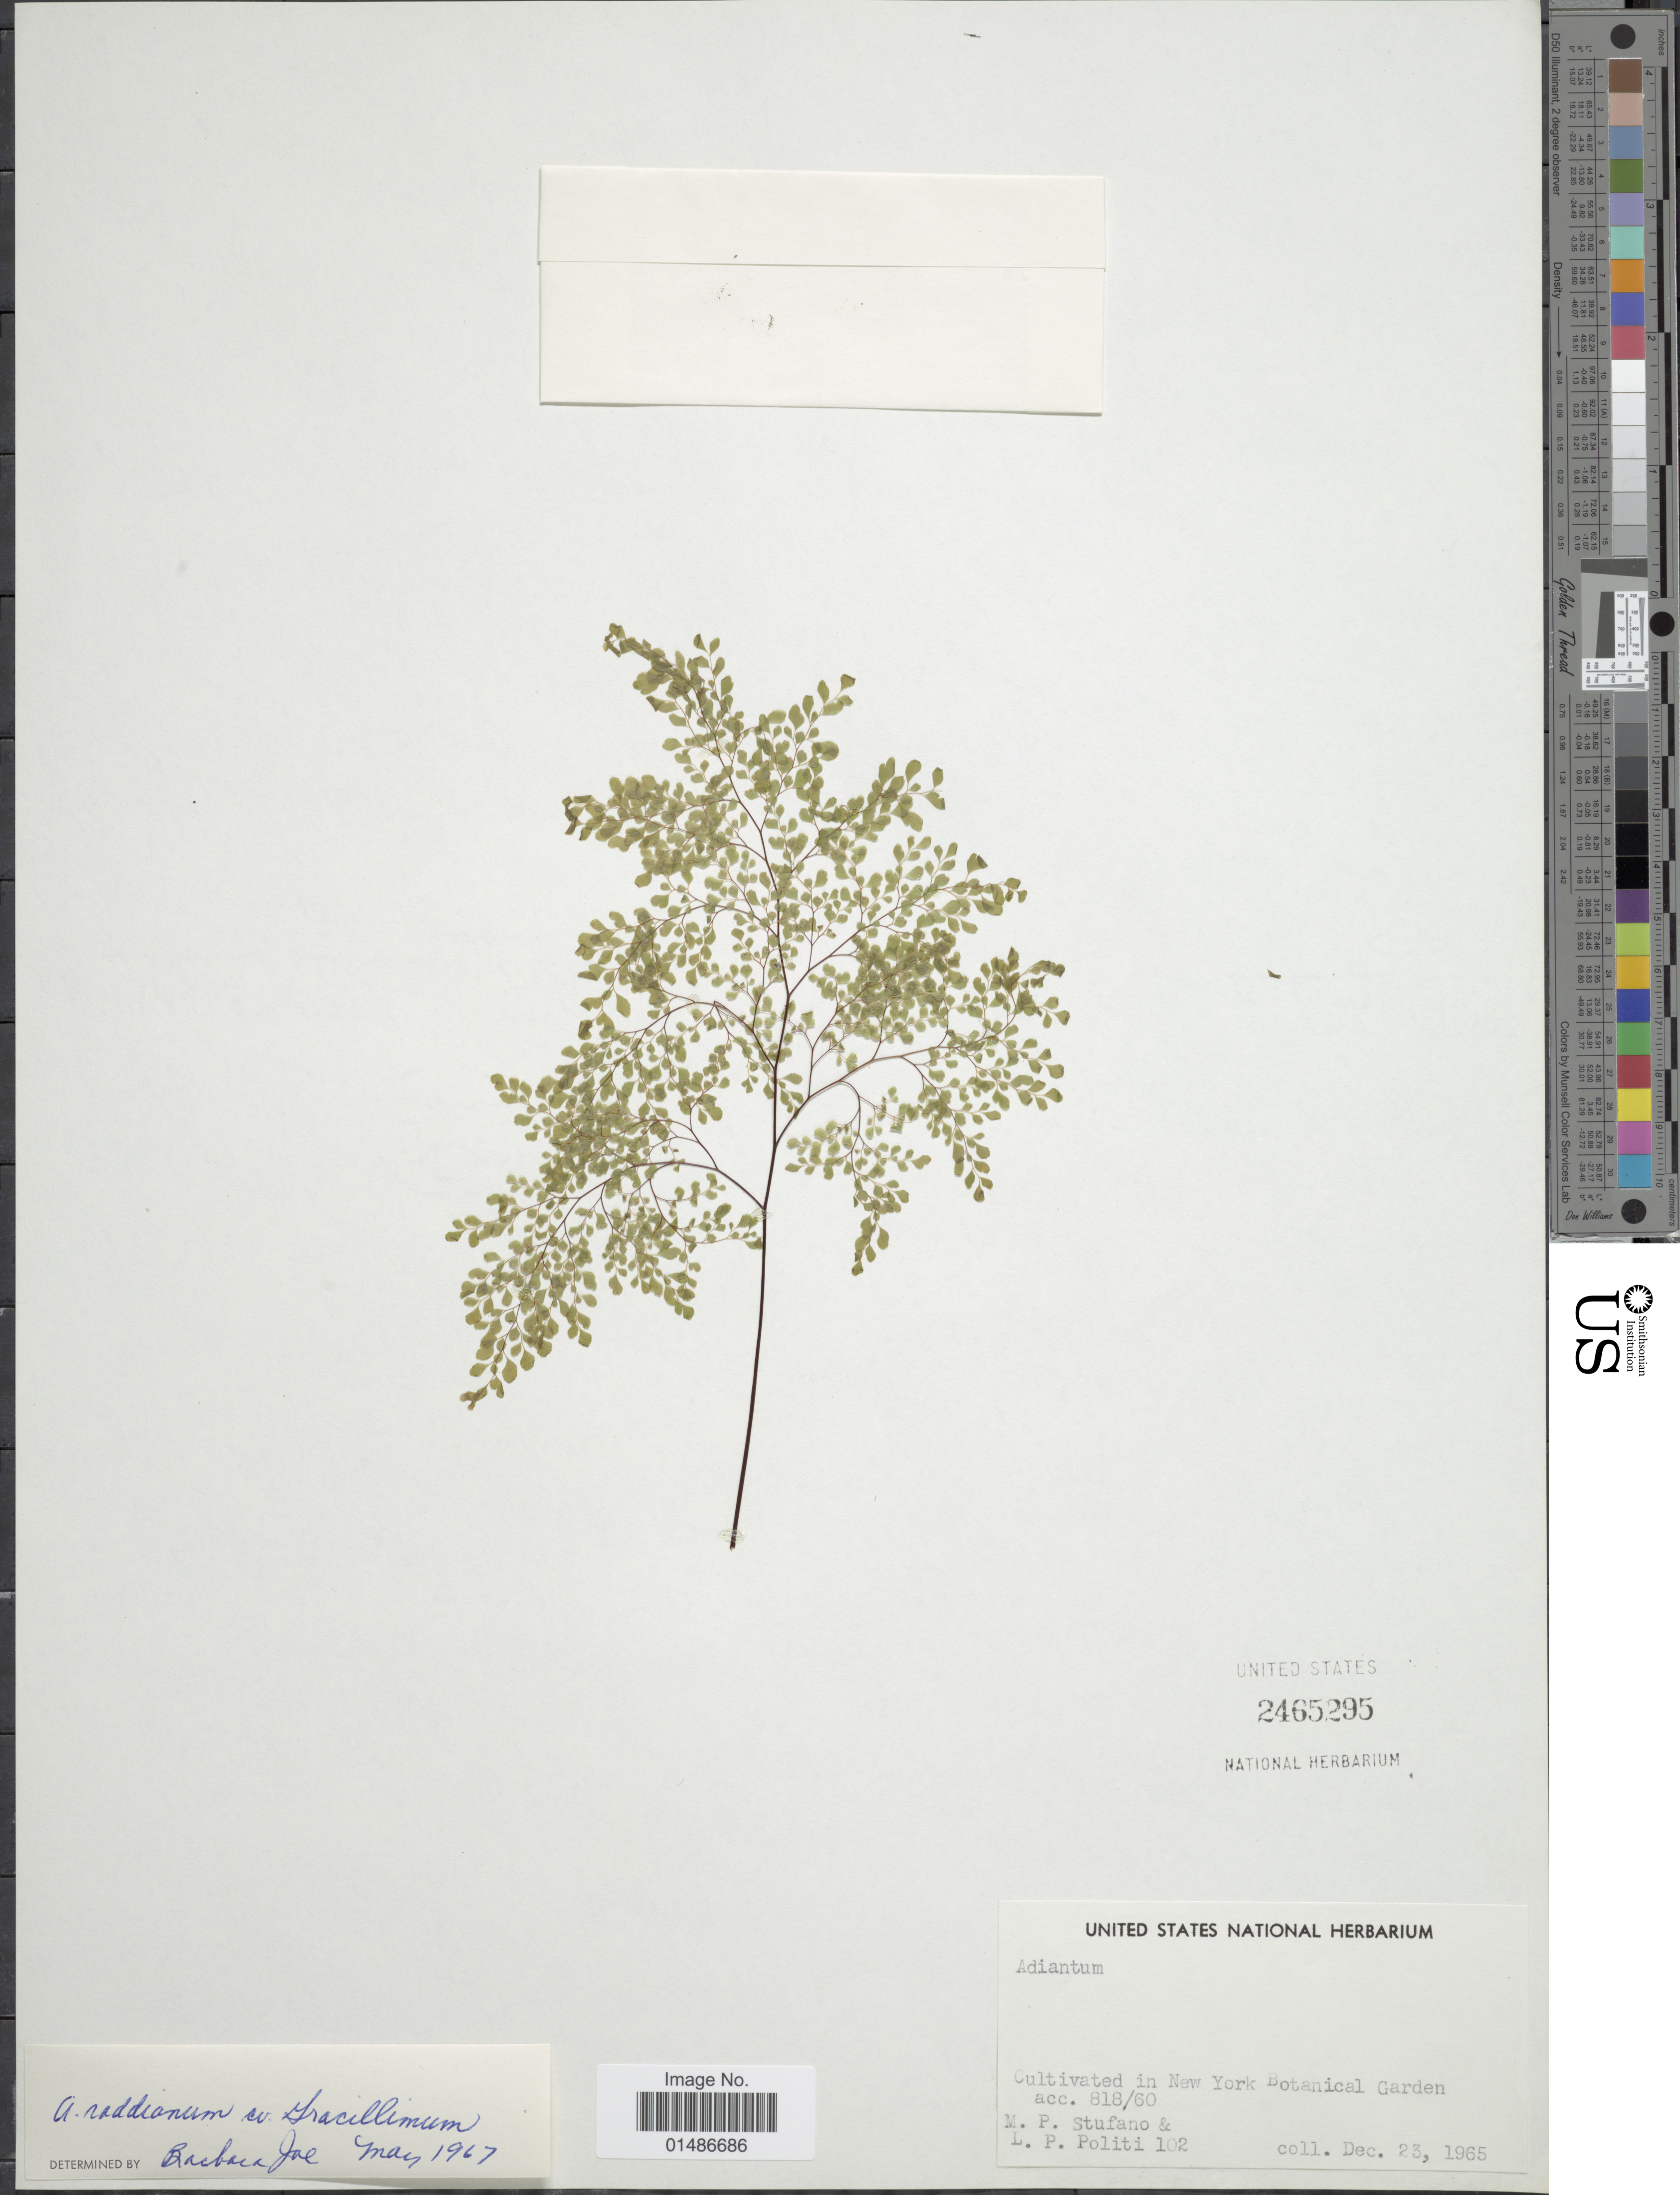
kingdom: Plantae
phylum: Tracheophyta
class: Polypodiopsida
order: Polypodiales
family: Pteridaceae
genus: Adiantum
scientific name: Adiantum raddianum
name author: C. Presl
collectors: M. Stufano & L. Politi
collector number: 102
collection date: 1965-12-23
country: United States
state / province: New York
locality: Cultivated in New York Botanical Garden acc. 818/60.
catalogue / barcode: US 2465295